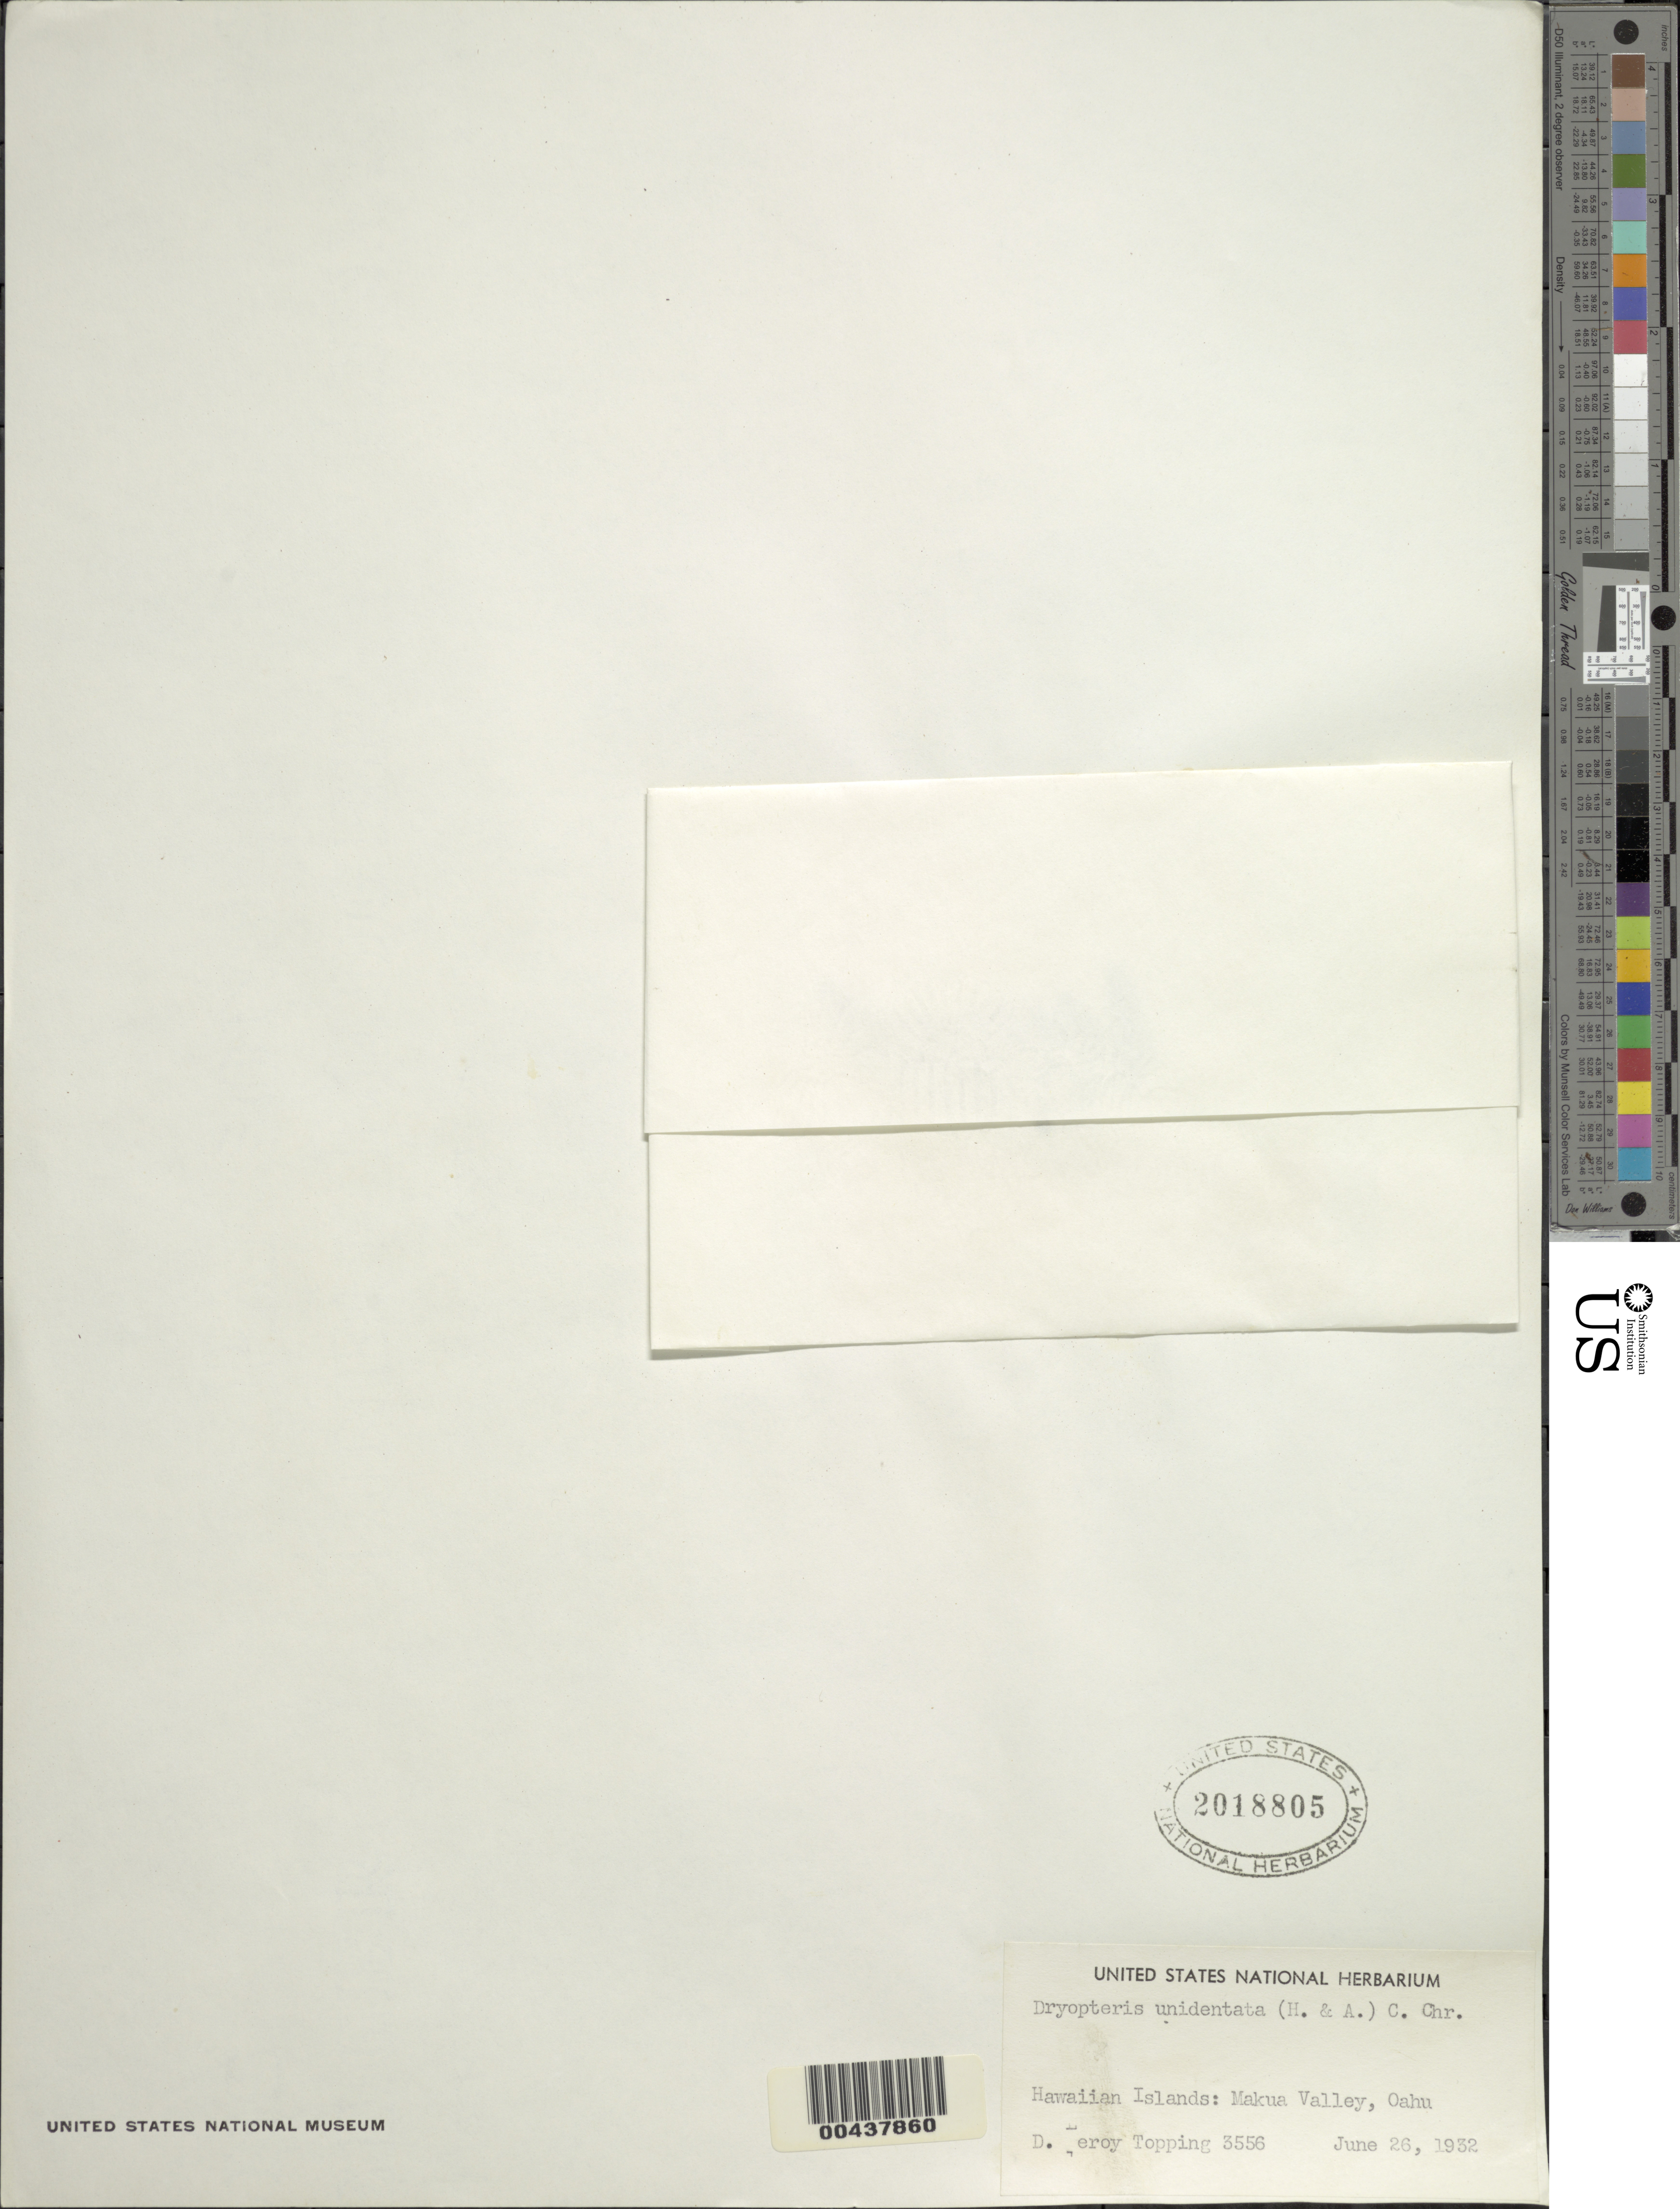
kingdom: Plantae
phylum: Tracheophyta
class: Polypodiopsida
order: Polypodiales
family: Dryopteridaceae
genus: Dryopteris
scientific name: Dryopteris unidentata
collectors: D. L. Topping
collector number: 3556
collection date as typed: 26 Jun 1932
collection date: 1932-06-26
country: United States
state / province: Hawaii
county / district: Honolulu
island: Oahu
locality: Makua Valley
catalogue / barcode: US 2018805